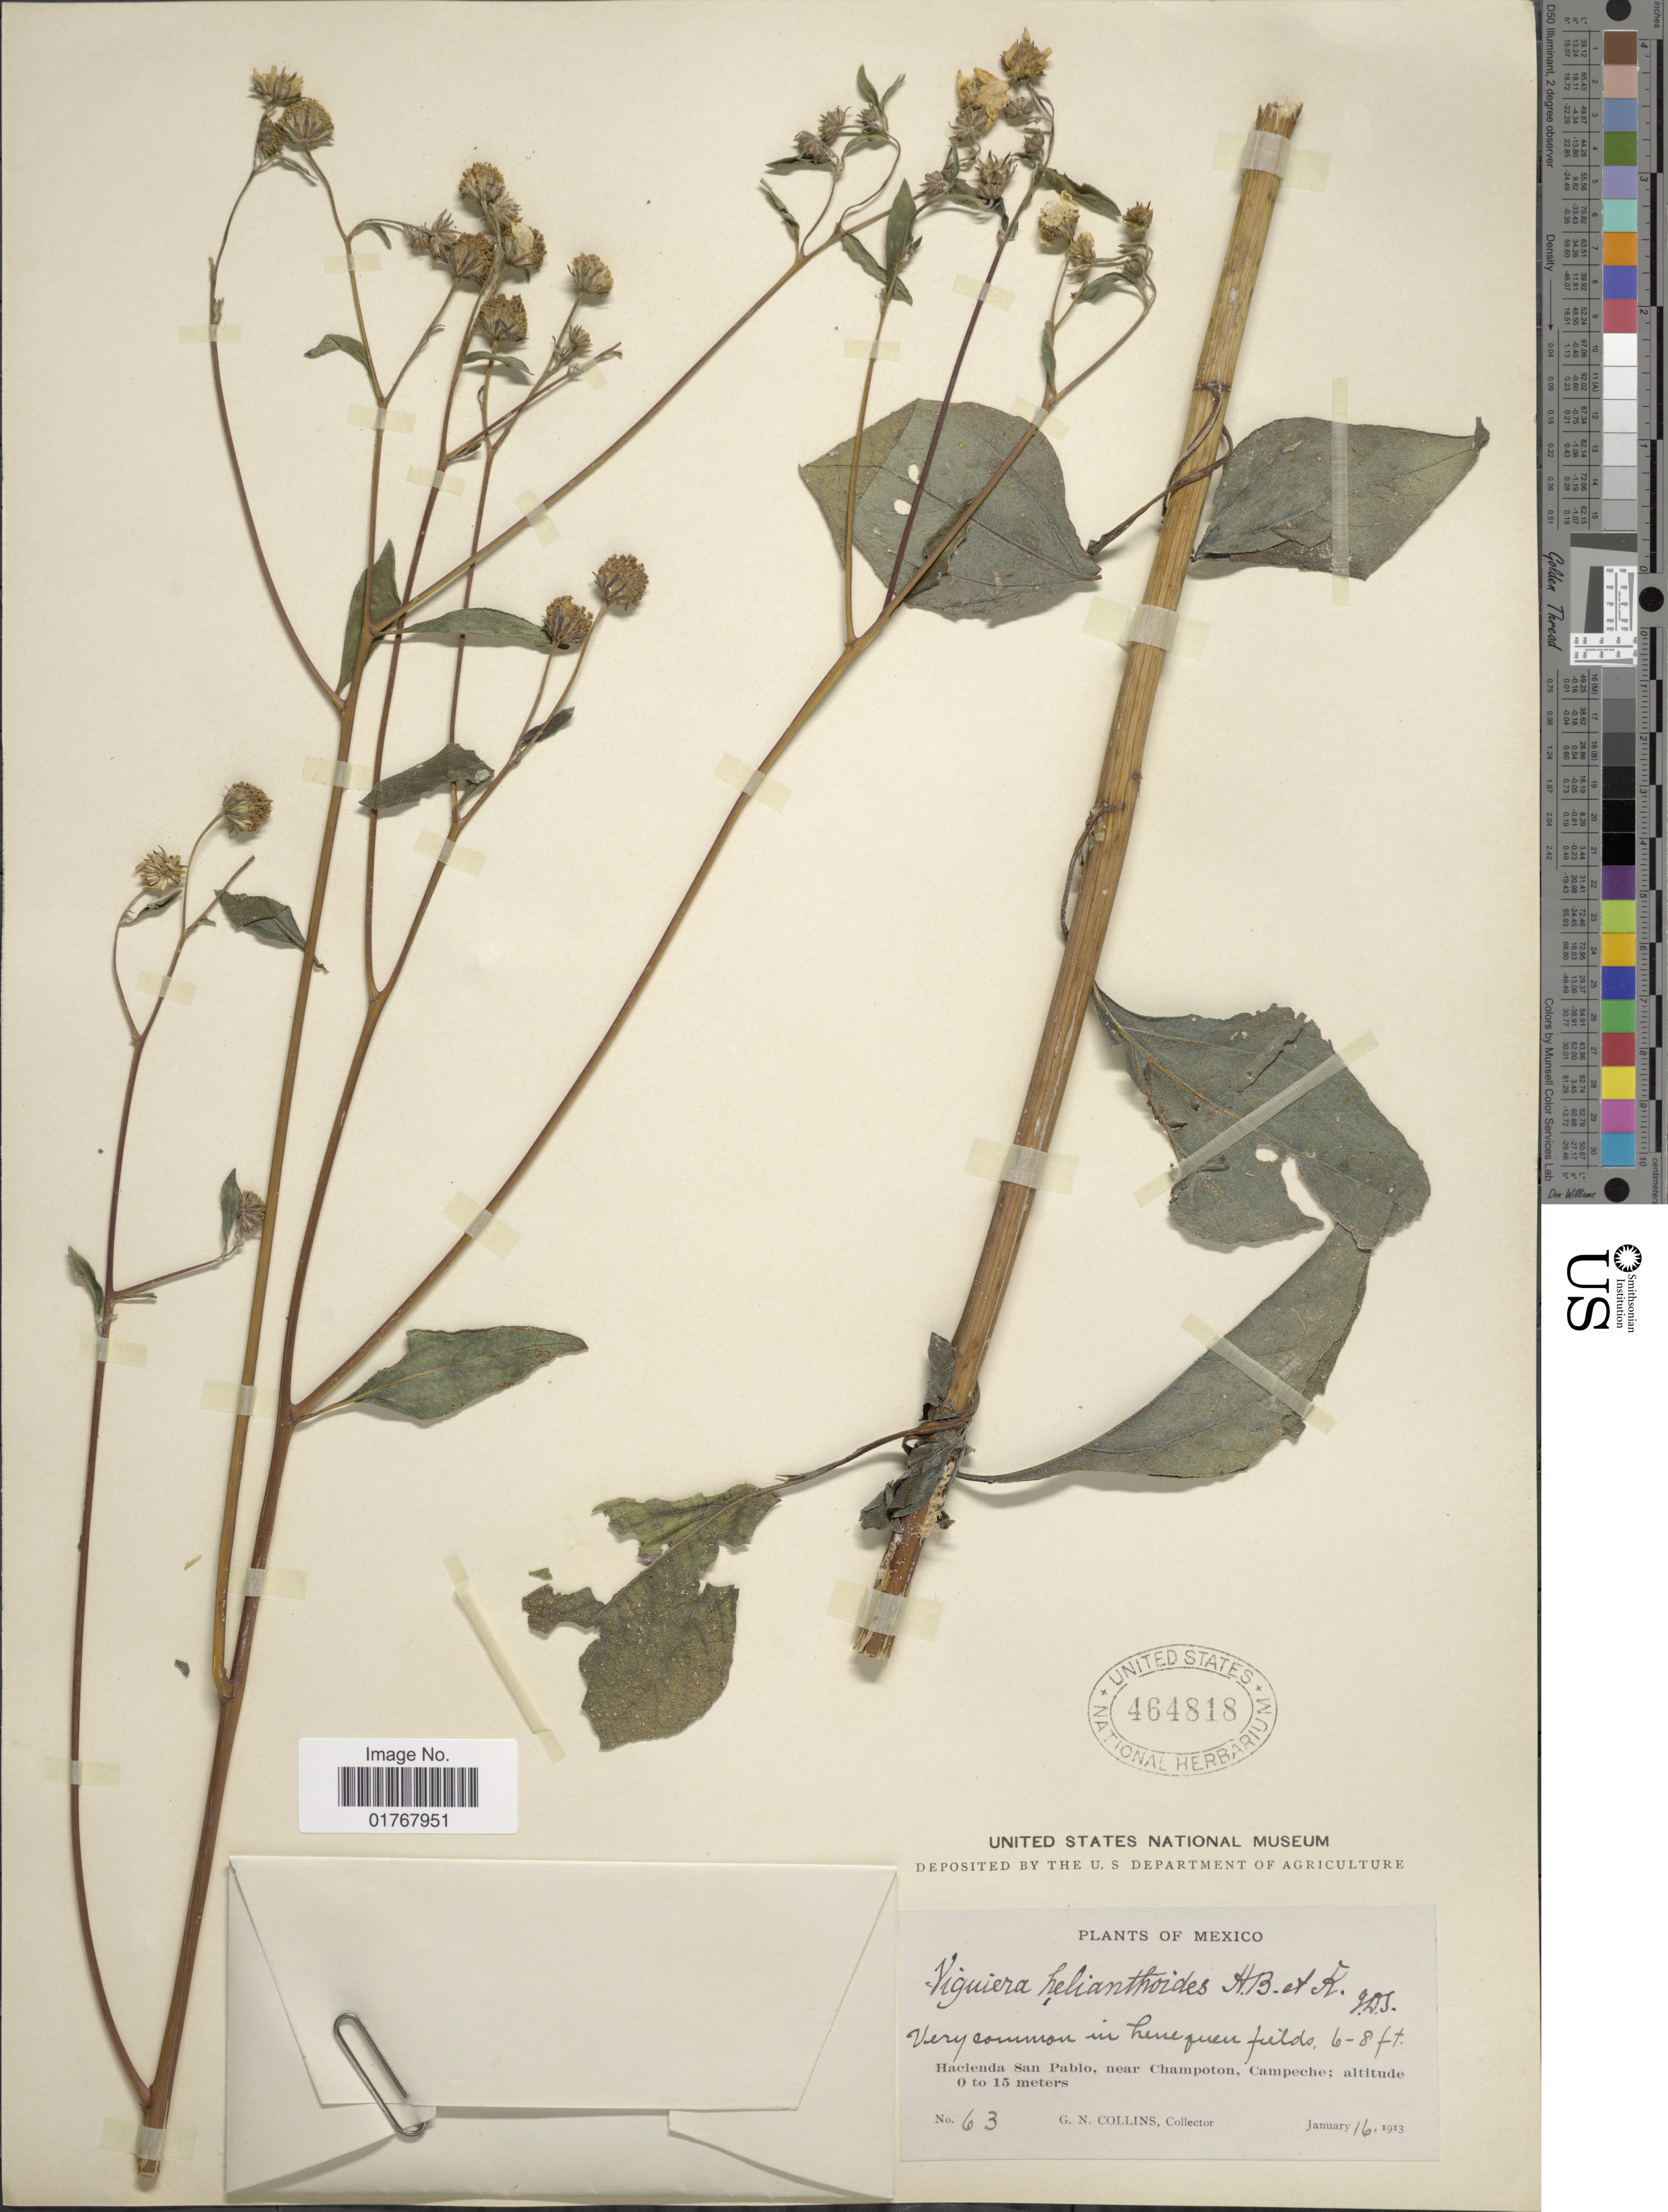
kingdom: Plantae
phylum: Tracheophyta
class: Magnoliopsida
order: Asterales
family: Asteraceae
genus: Viguiera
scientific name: Viguiera dentata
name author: (Cav.) Spreng.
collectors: G. Collins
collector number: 63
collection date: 1913-01-16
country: Mexico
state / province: Campeche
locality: Hacienda San Pablo, near Champoton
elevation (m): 0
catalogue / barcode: US 464818